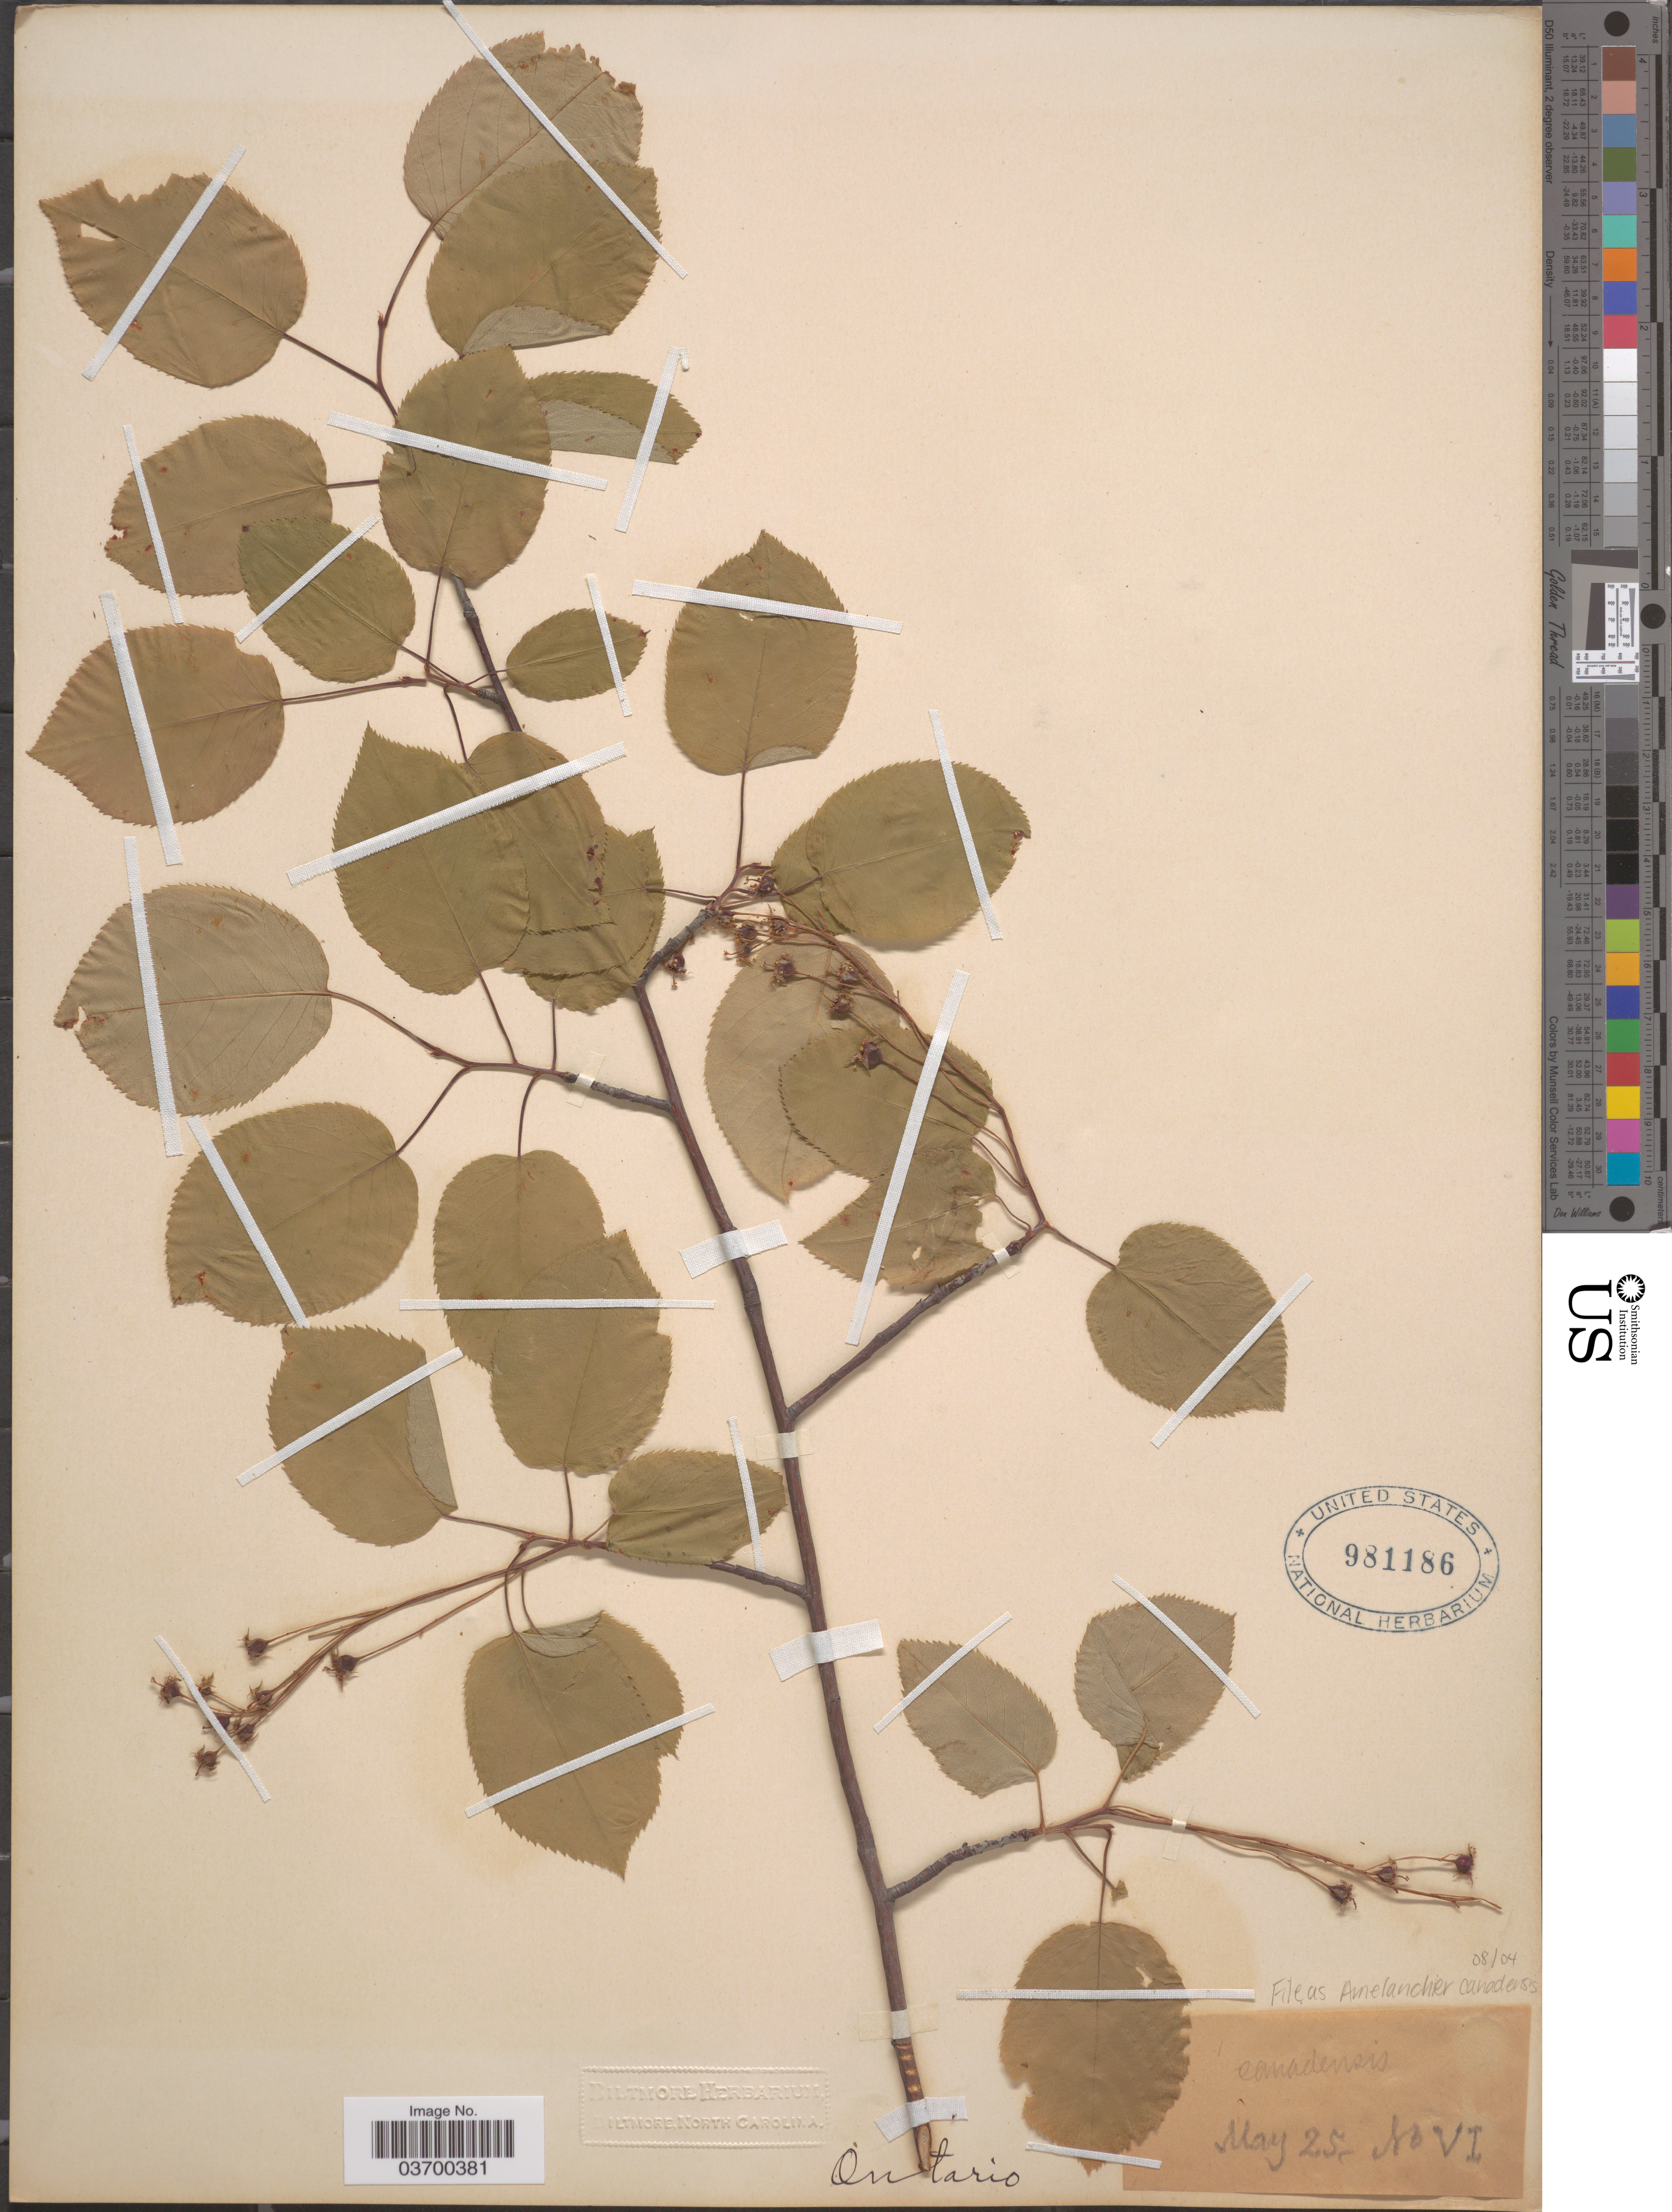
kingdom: Plantae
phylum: Tracheophyta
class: Magnoliopsida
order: Rosales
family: Rosaceae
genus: Amelanchier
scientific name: Amelanchier canadensis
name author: (L.) Medic.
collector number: VI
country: Canada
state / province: Ontario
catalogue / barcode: US 981186